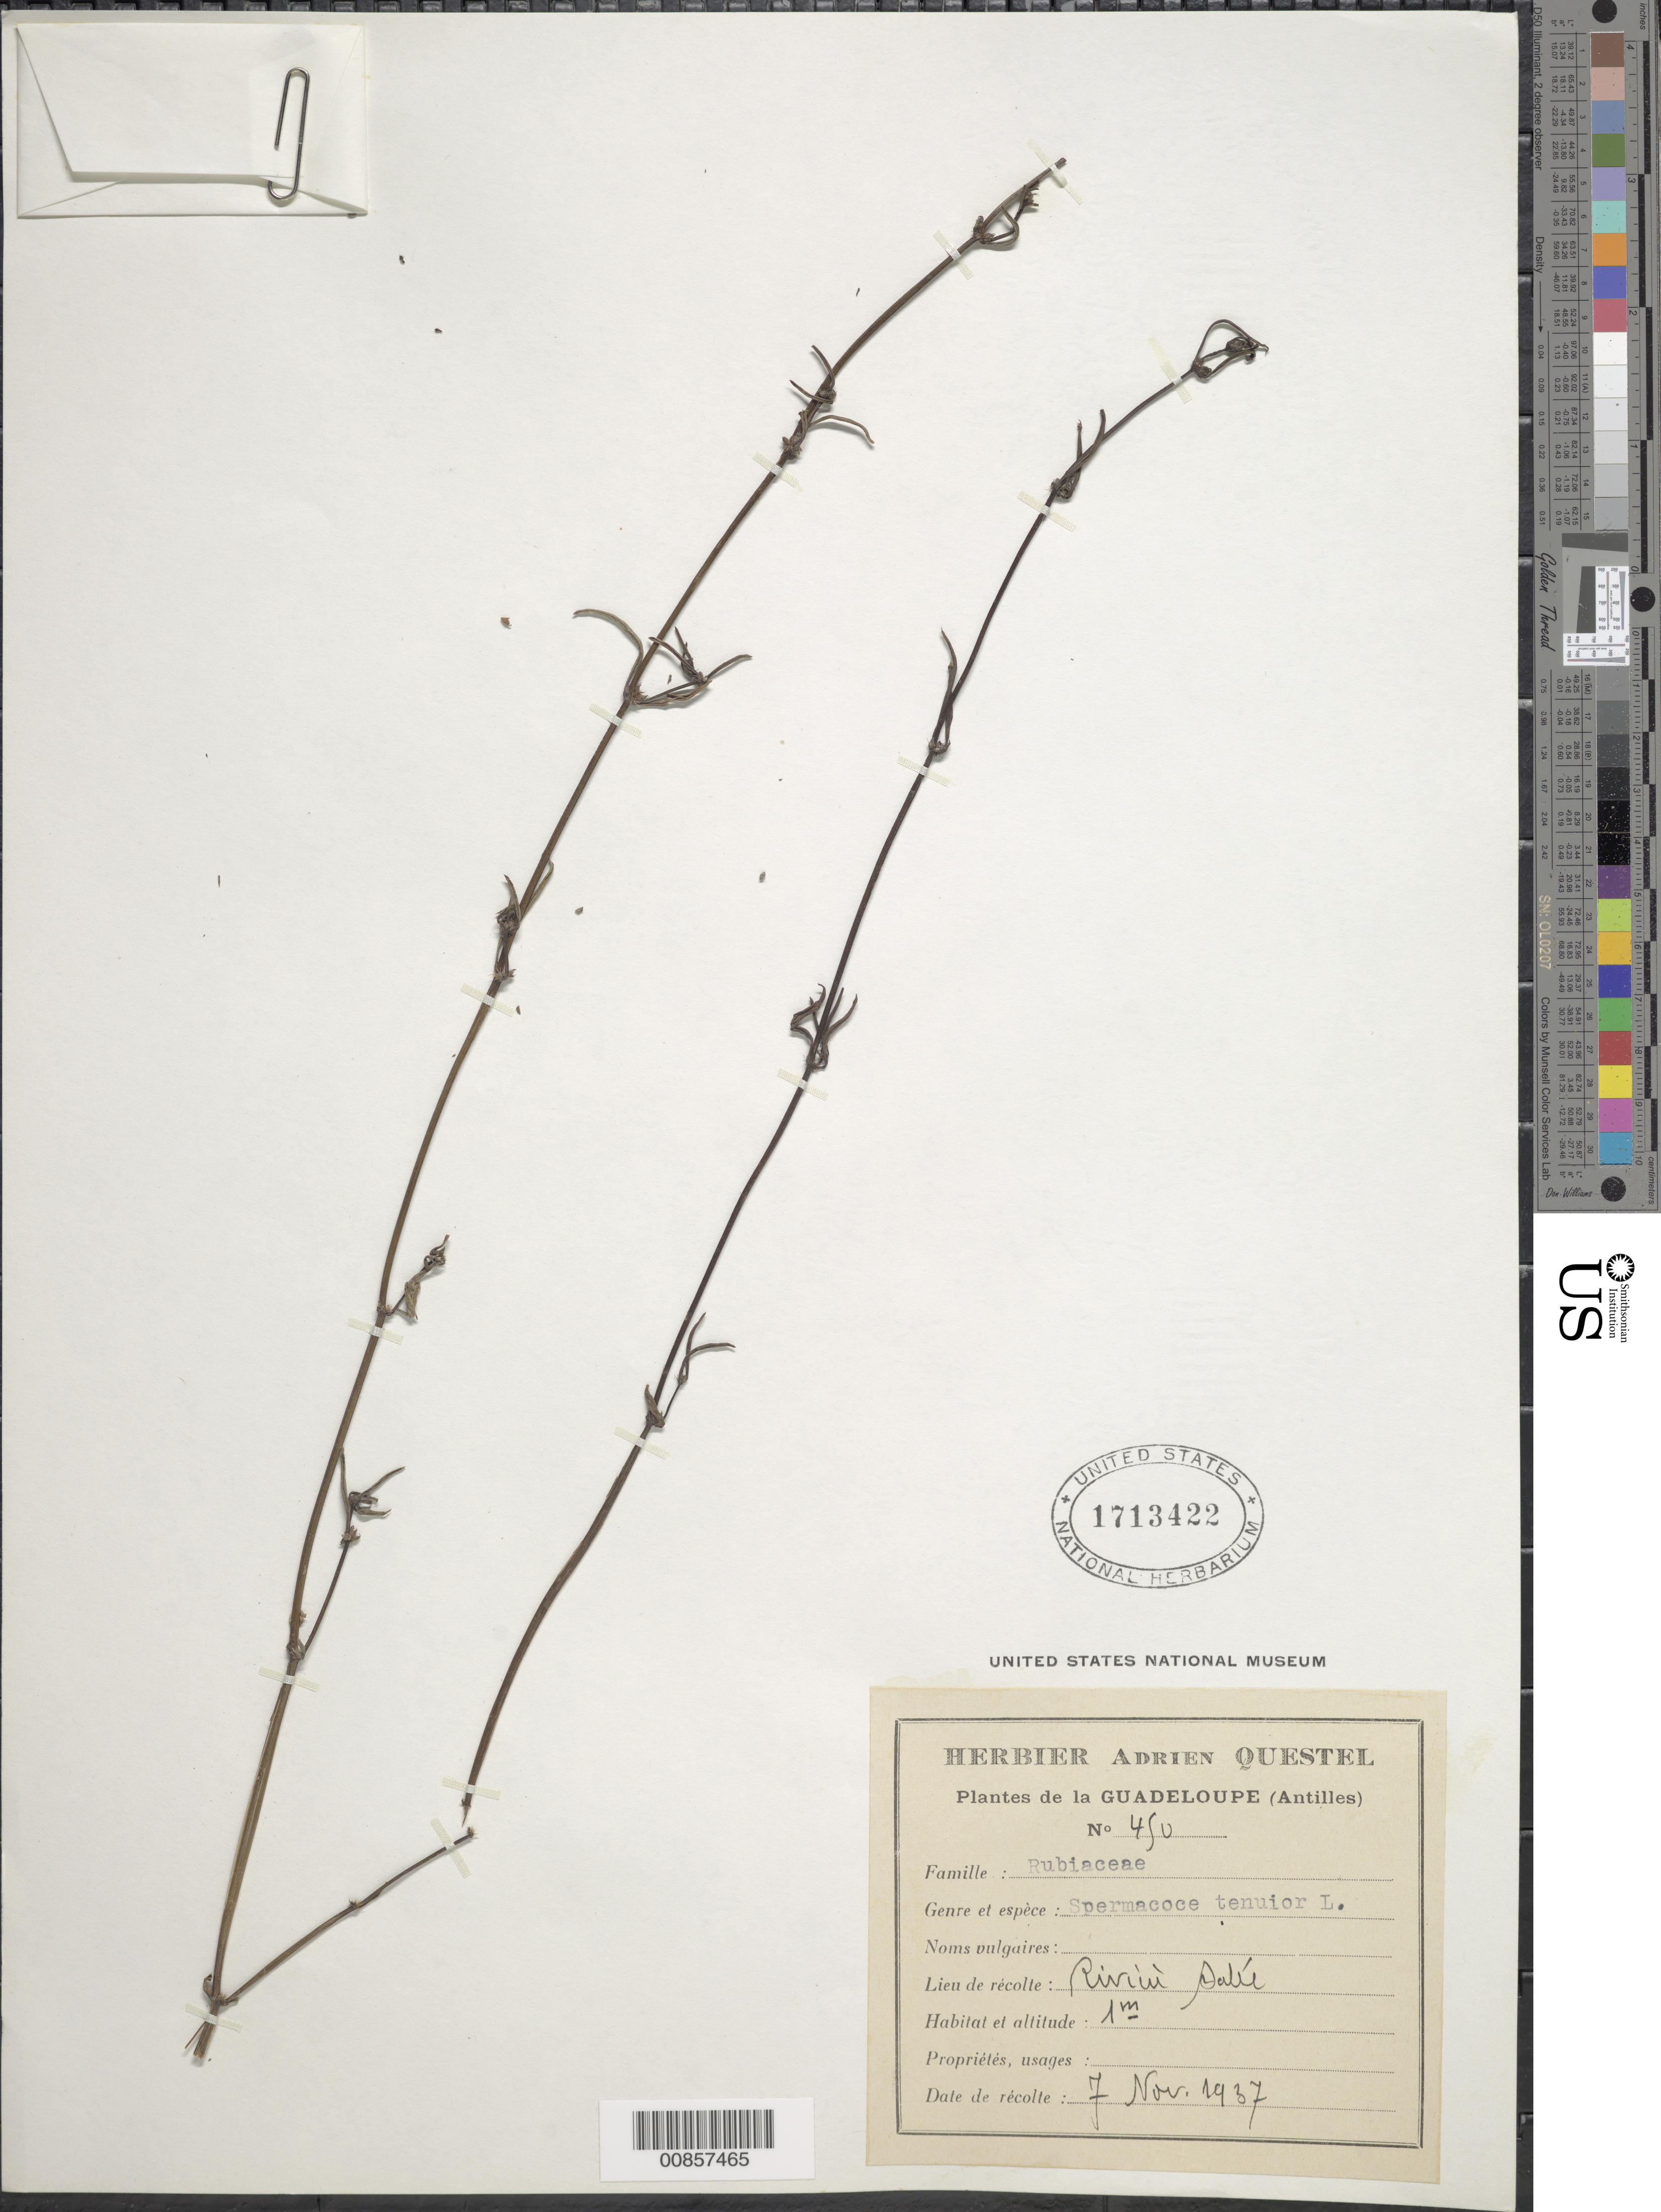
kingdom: Plantae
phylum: Tracheophyta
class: Magnoliopsida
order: Gentianales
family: Rubiaceae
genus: Spermacoce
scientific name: Spermacoce tenuior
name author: L.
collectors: A. Questel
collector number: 450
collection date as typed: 07 Nov 1937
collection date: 1937-11-07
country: Guadeloupe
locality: Rivi-ù Salú (sp?)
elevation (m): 1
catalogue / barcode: US 1713422